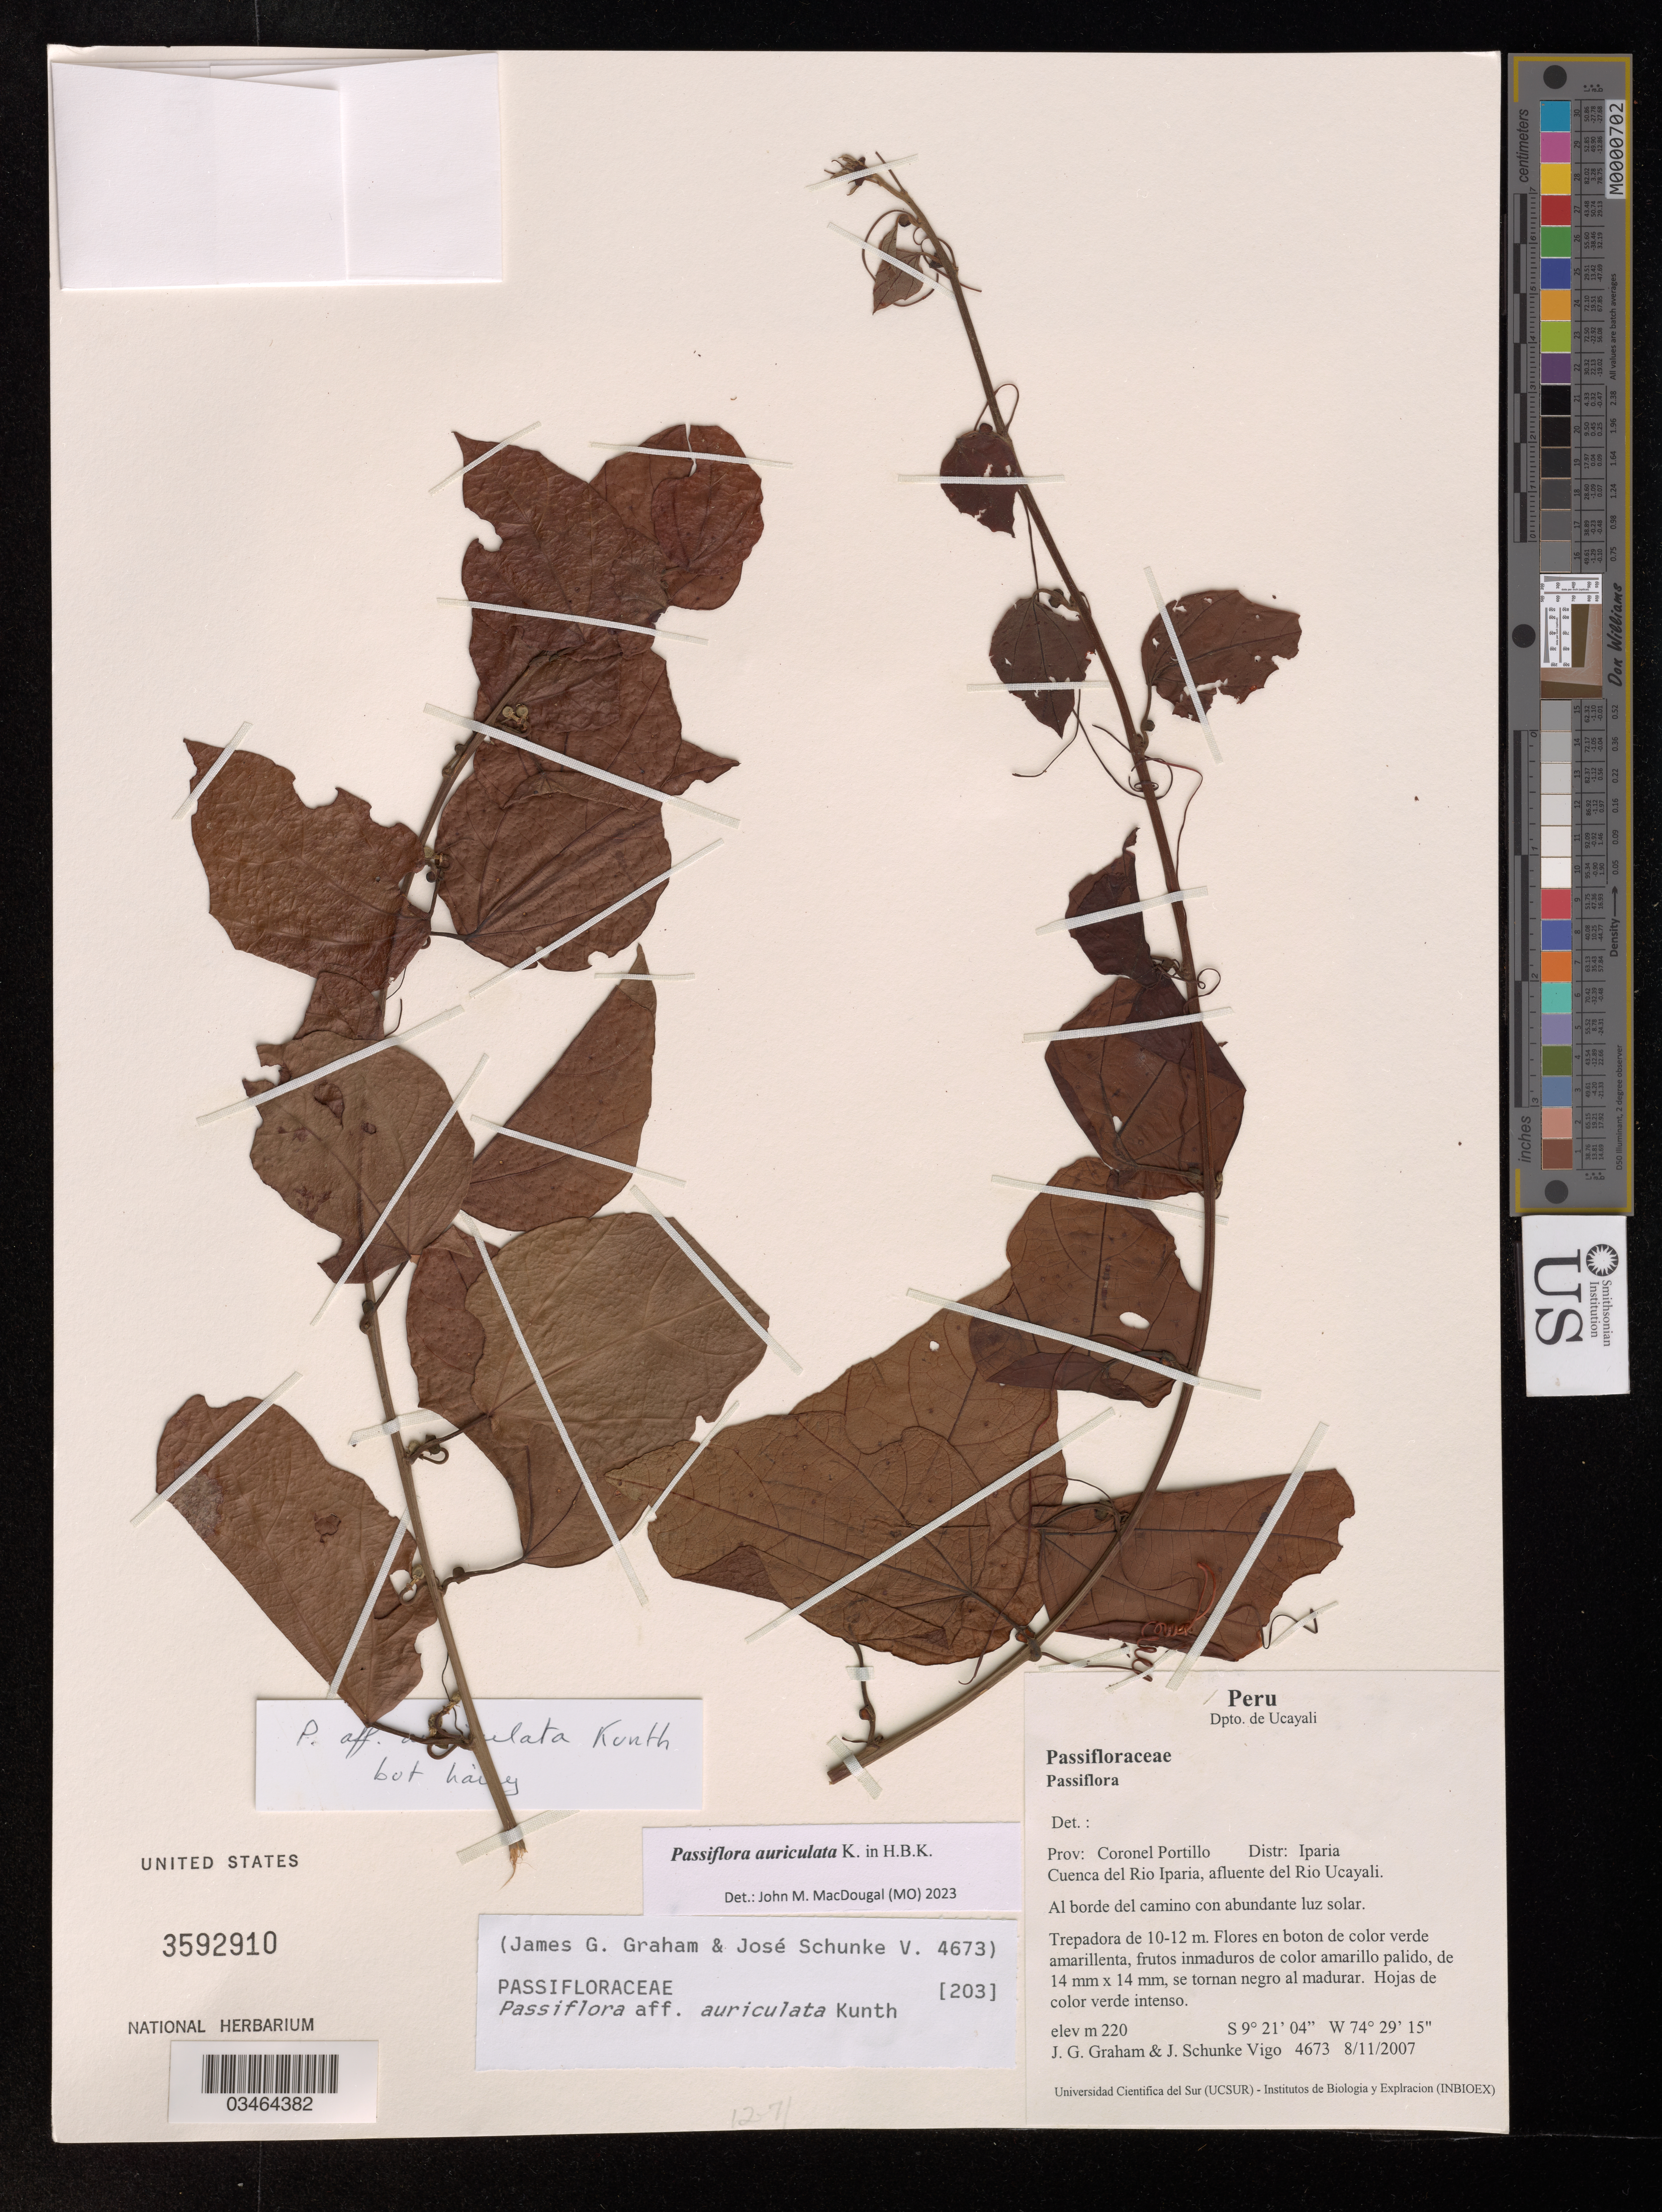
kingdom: Plantae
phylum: Tracheophyta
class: Magnoliopsida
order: Malpighiales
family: Passifloraceae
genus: Passiflora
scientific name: Passiflora auriculata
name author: Kunth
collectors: J. G. Graham & J. Schunke Vigo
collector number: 4673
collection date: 2007-11-08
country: Peru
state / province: Ucayali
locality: Dpto. de Ucayali. Prov: Coronel Portillo. Distr: Iparia. Cuenca del Rio Iparia, afluente del Rio Ucayali.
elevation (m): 220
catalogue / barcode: US 3592910